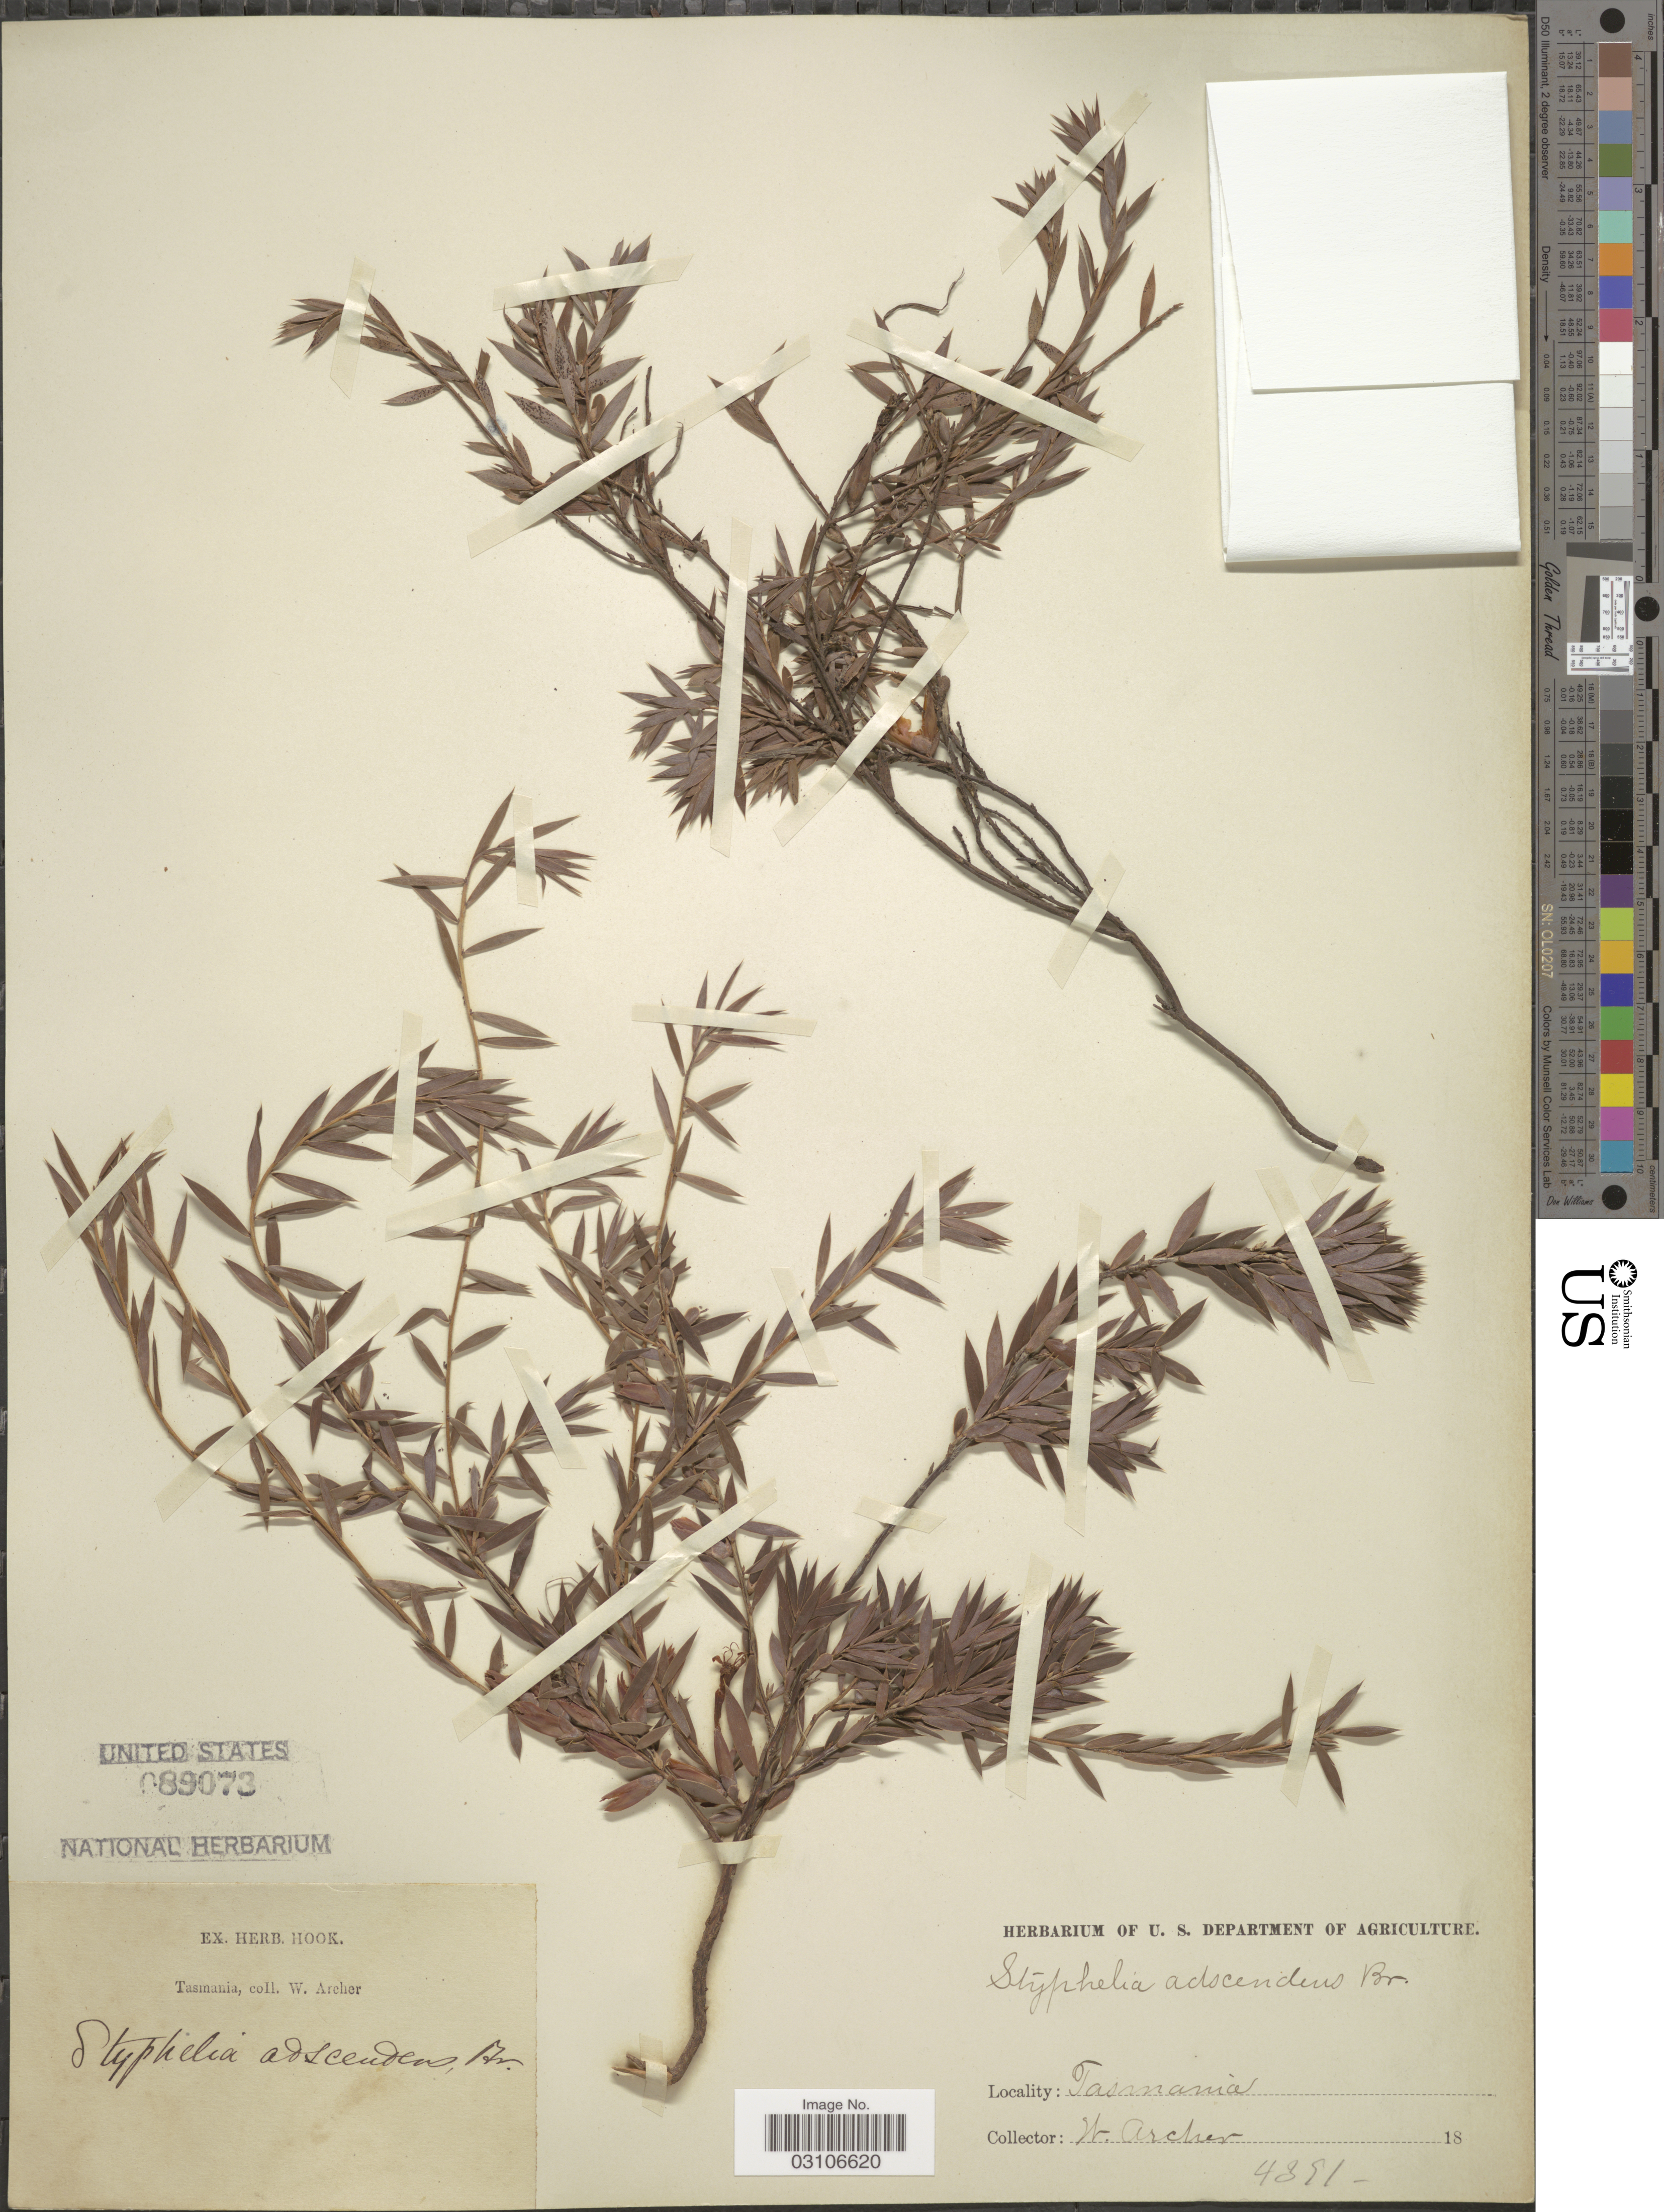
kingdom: Plantae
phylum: Tracheophyta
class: Magnoliopsida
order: Ericales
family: Ericaceae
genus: Styphelia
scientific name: Styphelia adscendens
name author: R. Br.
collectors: W. Archer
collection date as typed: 18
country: Australia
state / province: Tasmania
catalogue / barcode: US 89073